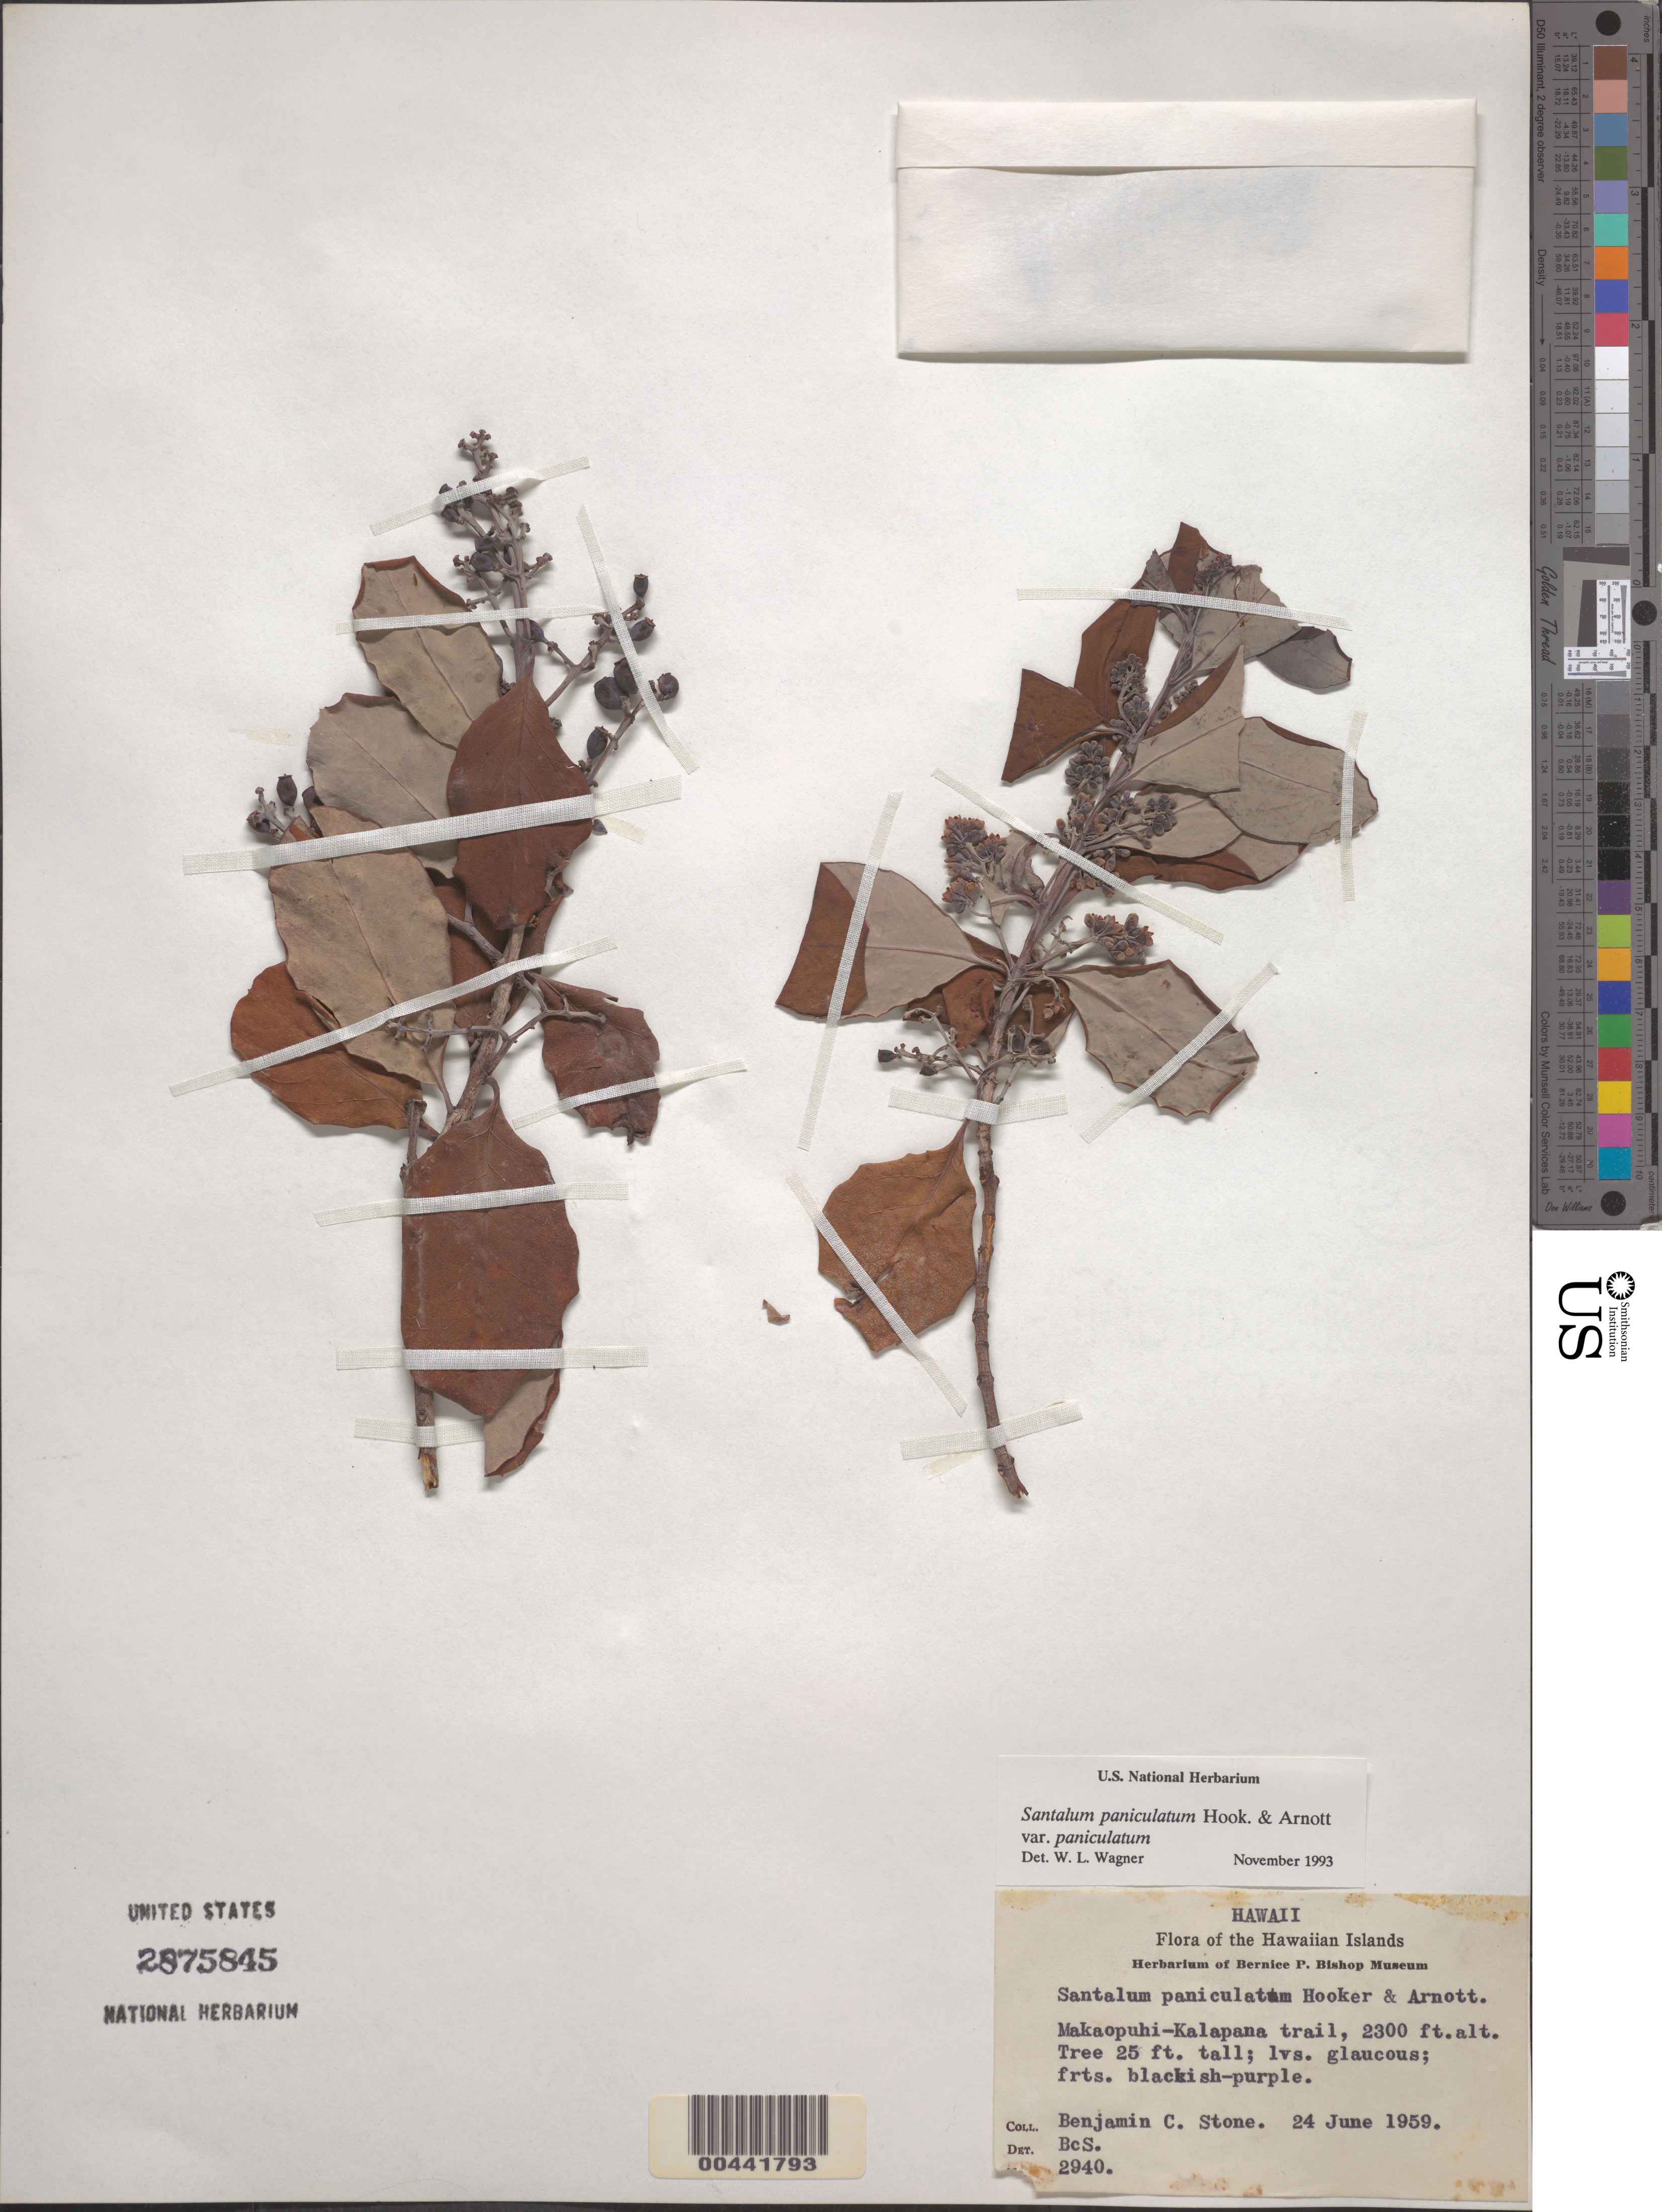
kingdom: Plantae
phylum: Tracheophyta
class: Magnoliopsida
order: Santalales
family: Santalaceae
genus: Santalum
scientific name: Santalum paniculatum var. paniculatum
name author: Hook. & Arn.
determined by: Wagner, W. L., (BOT), Smithsonian Institution - National Museum of Natural History (UNITED STATES)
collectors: B. C. Stone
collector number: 2940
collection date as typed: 24 Jun 1959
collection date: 1959-06-24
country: United States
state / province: Hawaii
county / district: Hawaii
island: Hawaii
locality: Makaopuhi-Kalapana trail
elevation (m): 701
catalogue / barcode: US 2875845